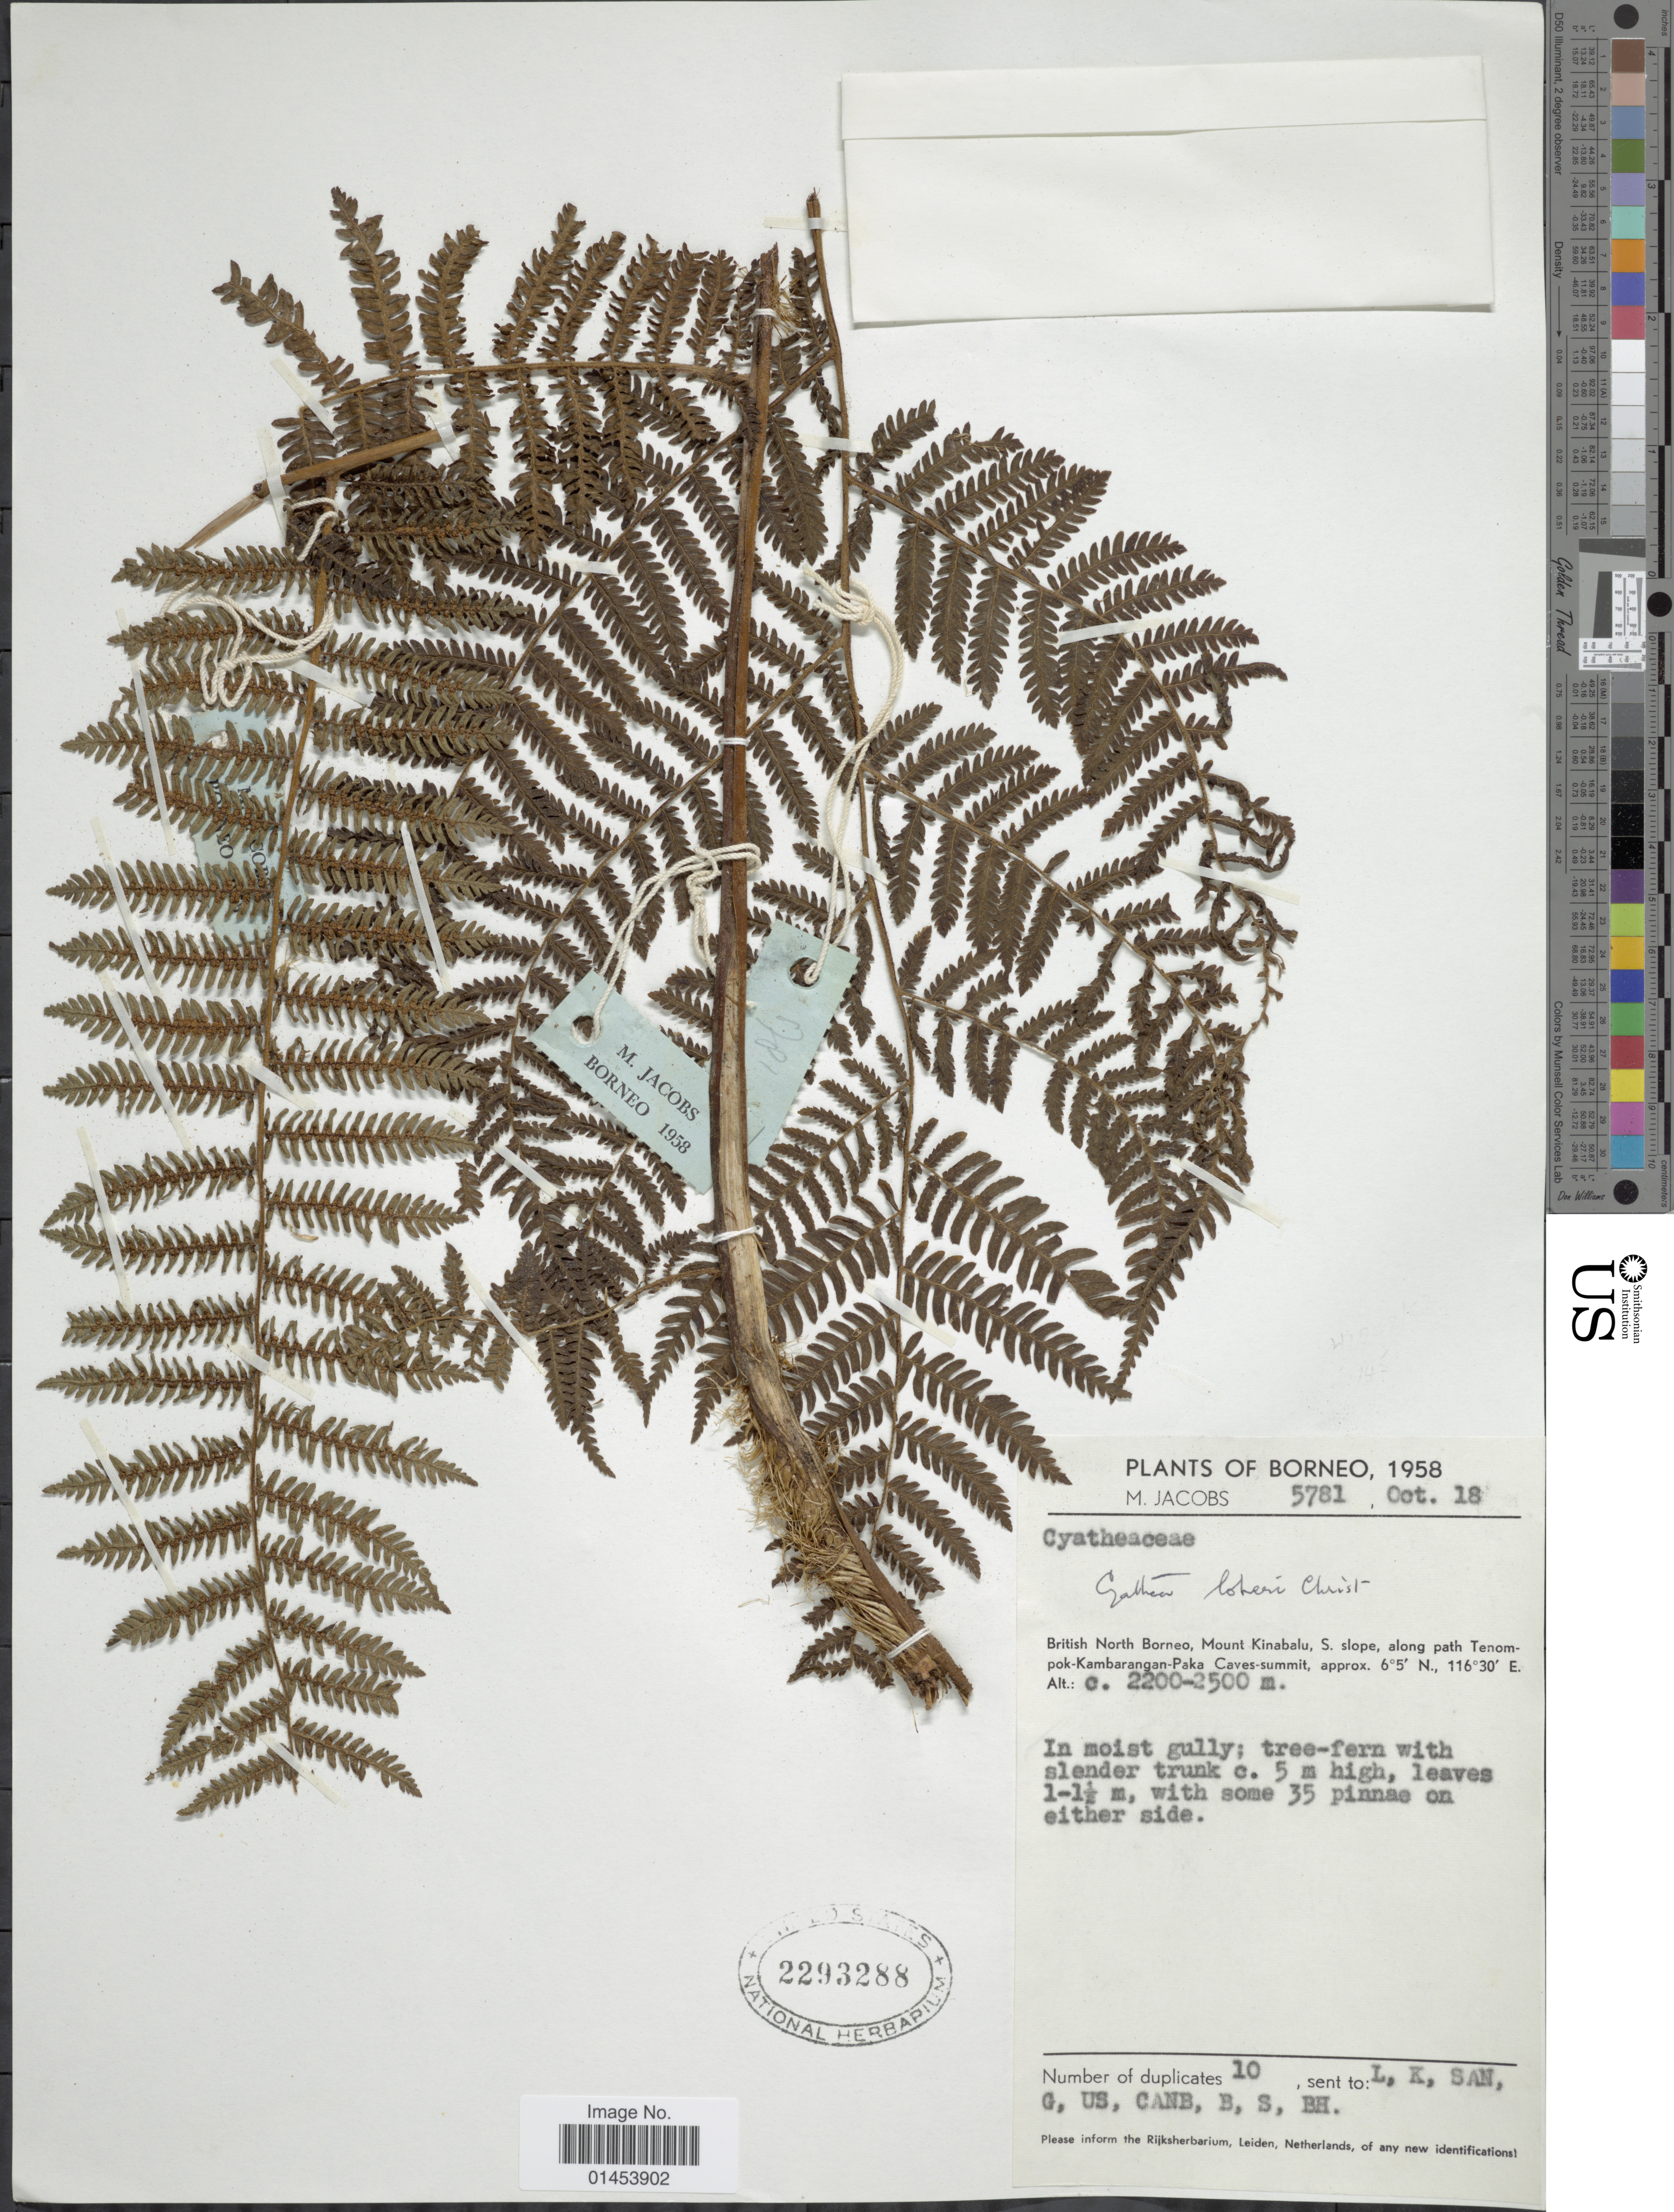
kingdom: Plantae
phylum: Tracheophyta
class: Polypodiopsida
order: Cyatheales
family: Cyatheaceae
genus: Cyathea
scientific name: Cyathea loheri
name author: Christ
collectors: M. Jacobs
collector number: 5781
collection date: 1958-10-18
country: Malaysia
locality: British North Borneo, Mount Kinabalu, S. slope, along path Tenom-pok-Kambarangan-Paka, Caves-summit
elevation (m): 2200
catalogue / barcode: US 2293288